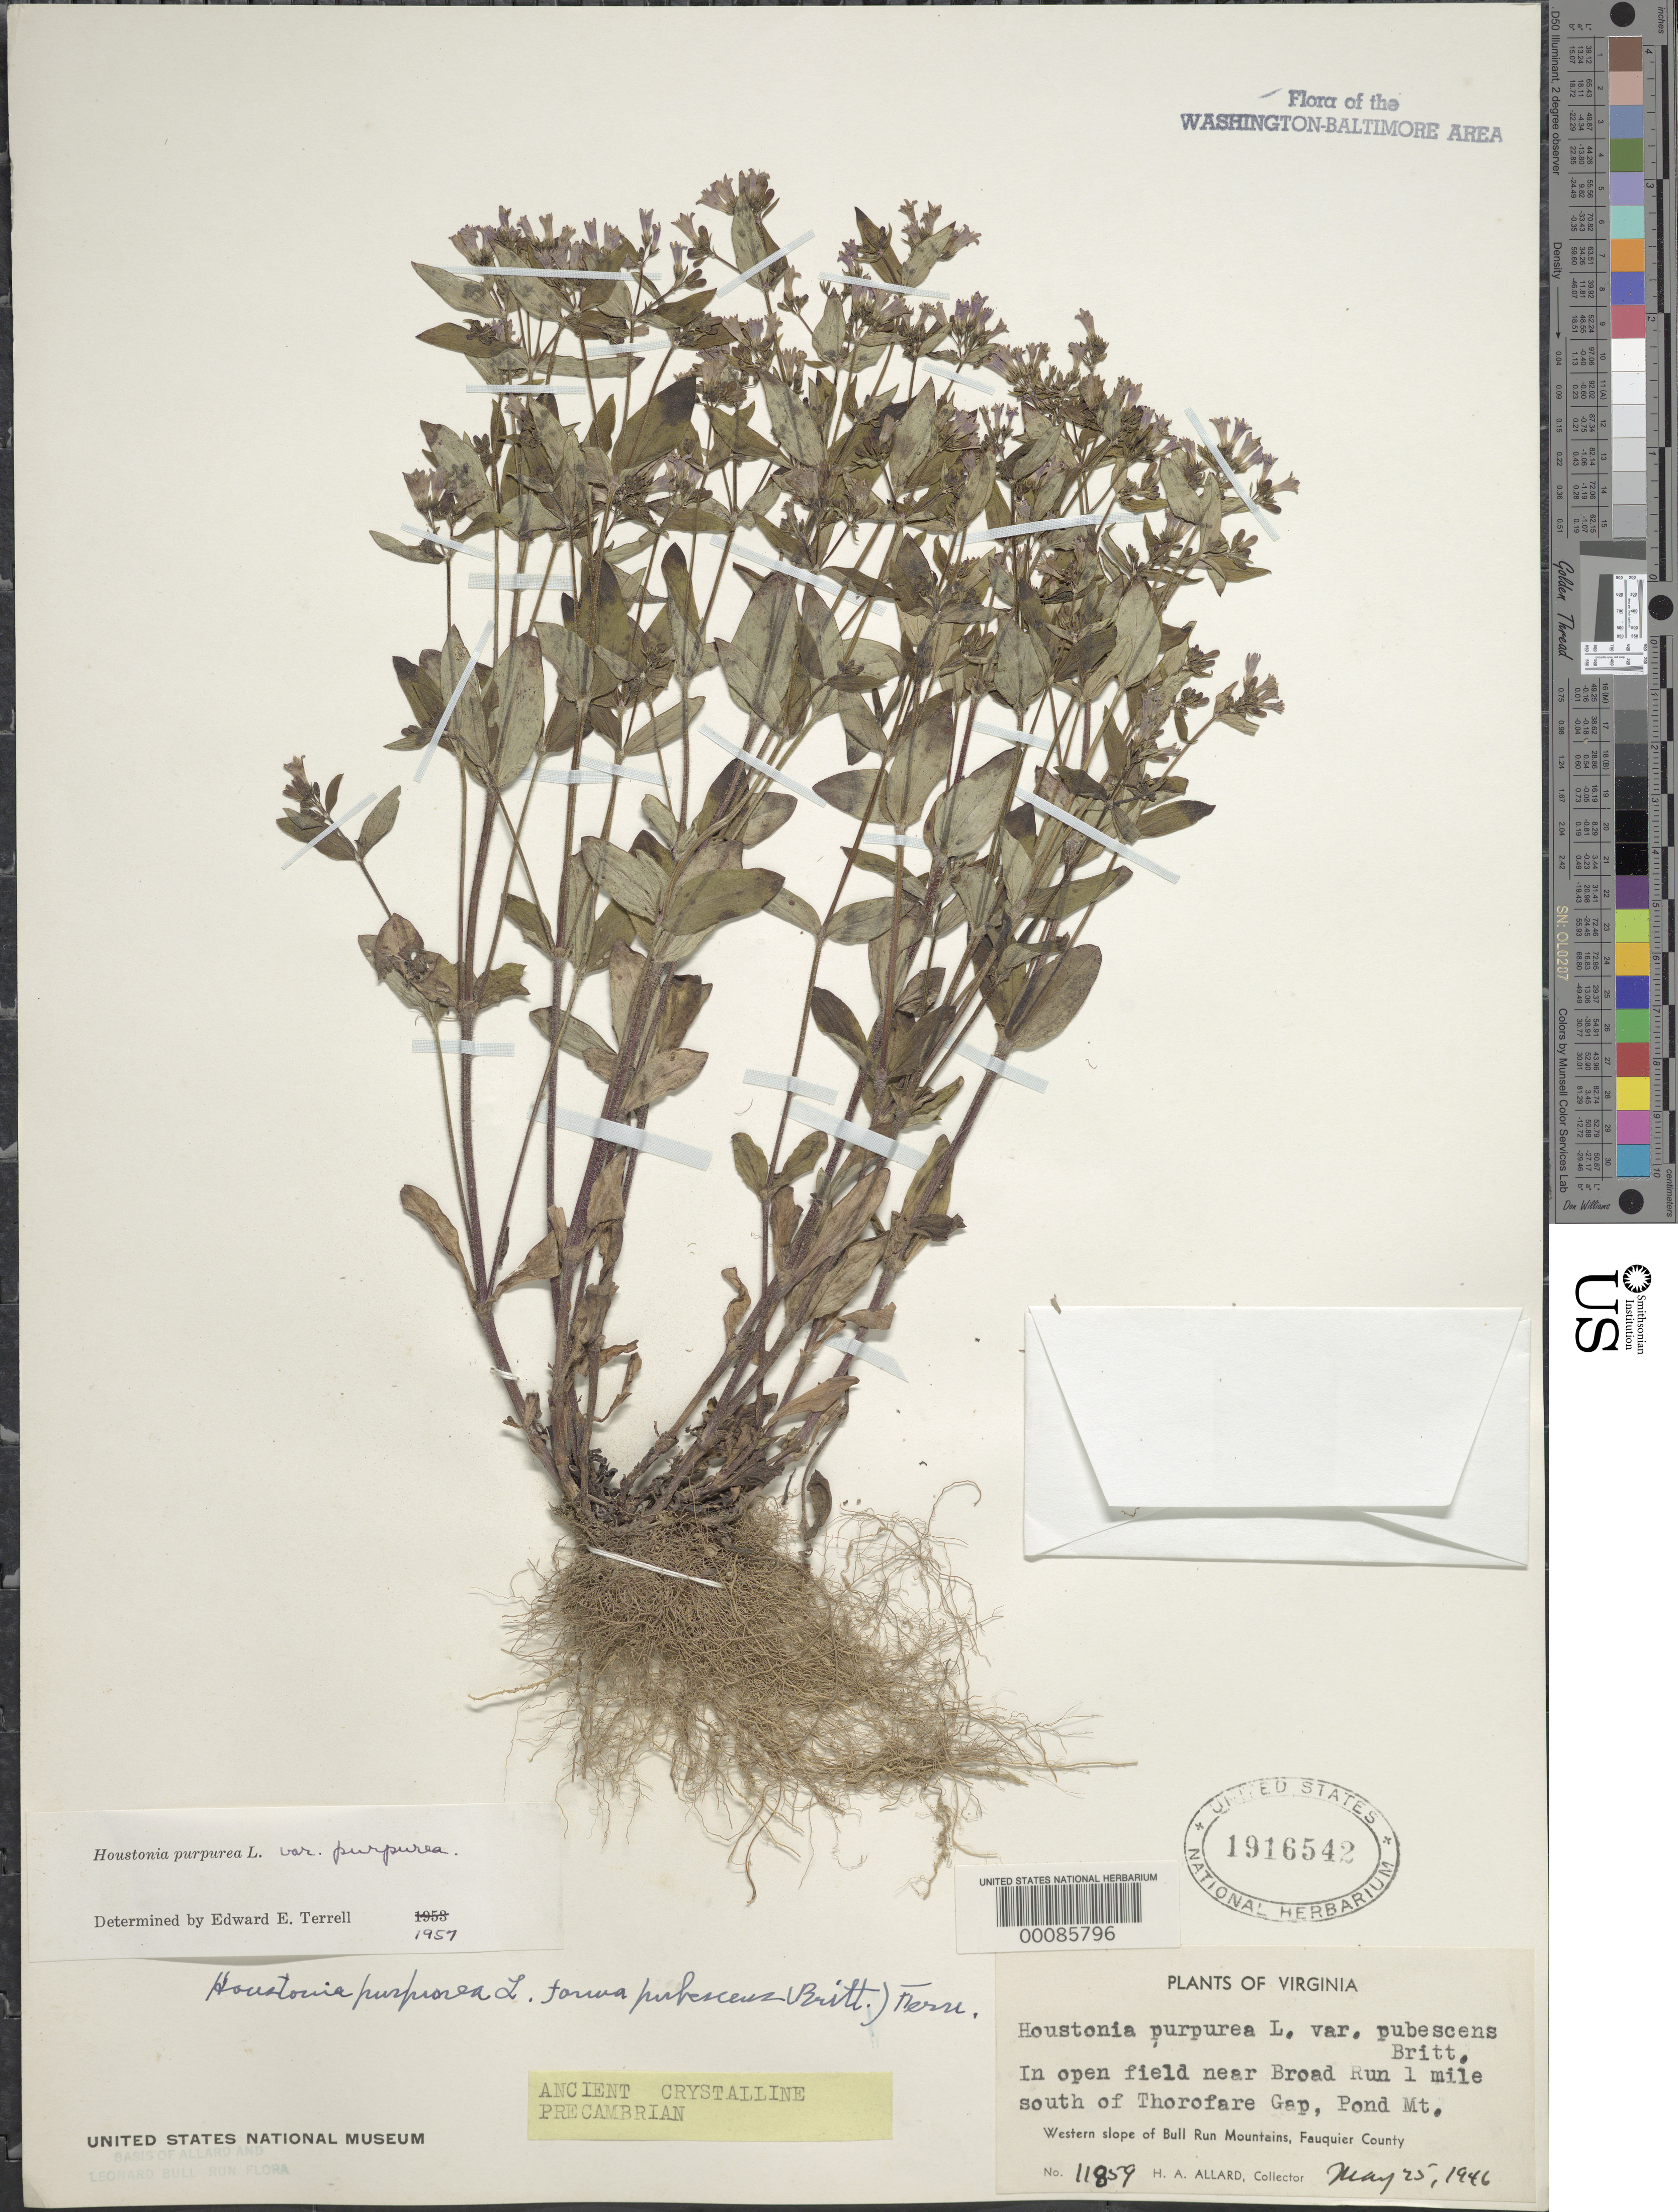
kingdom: Plantae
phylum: Tracheophyta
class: Magnoliopsida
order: Gentianales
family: Rubiaceae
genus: Houstonia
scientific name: Houstonia purpurea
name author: L.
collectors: H. A. Allard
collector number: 11859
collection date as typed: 25 May 1946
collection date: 1946-05-25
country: United States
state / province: Virginia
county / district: Fauquier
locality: Pond Mt., west slope of Bull Run Mts.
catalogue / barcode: US 1916542